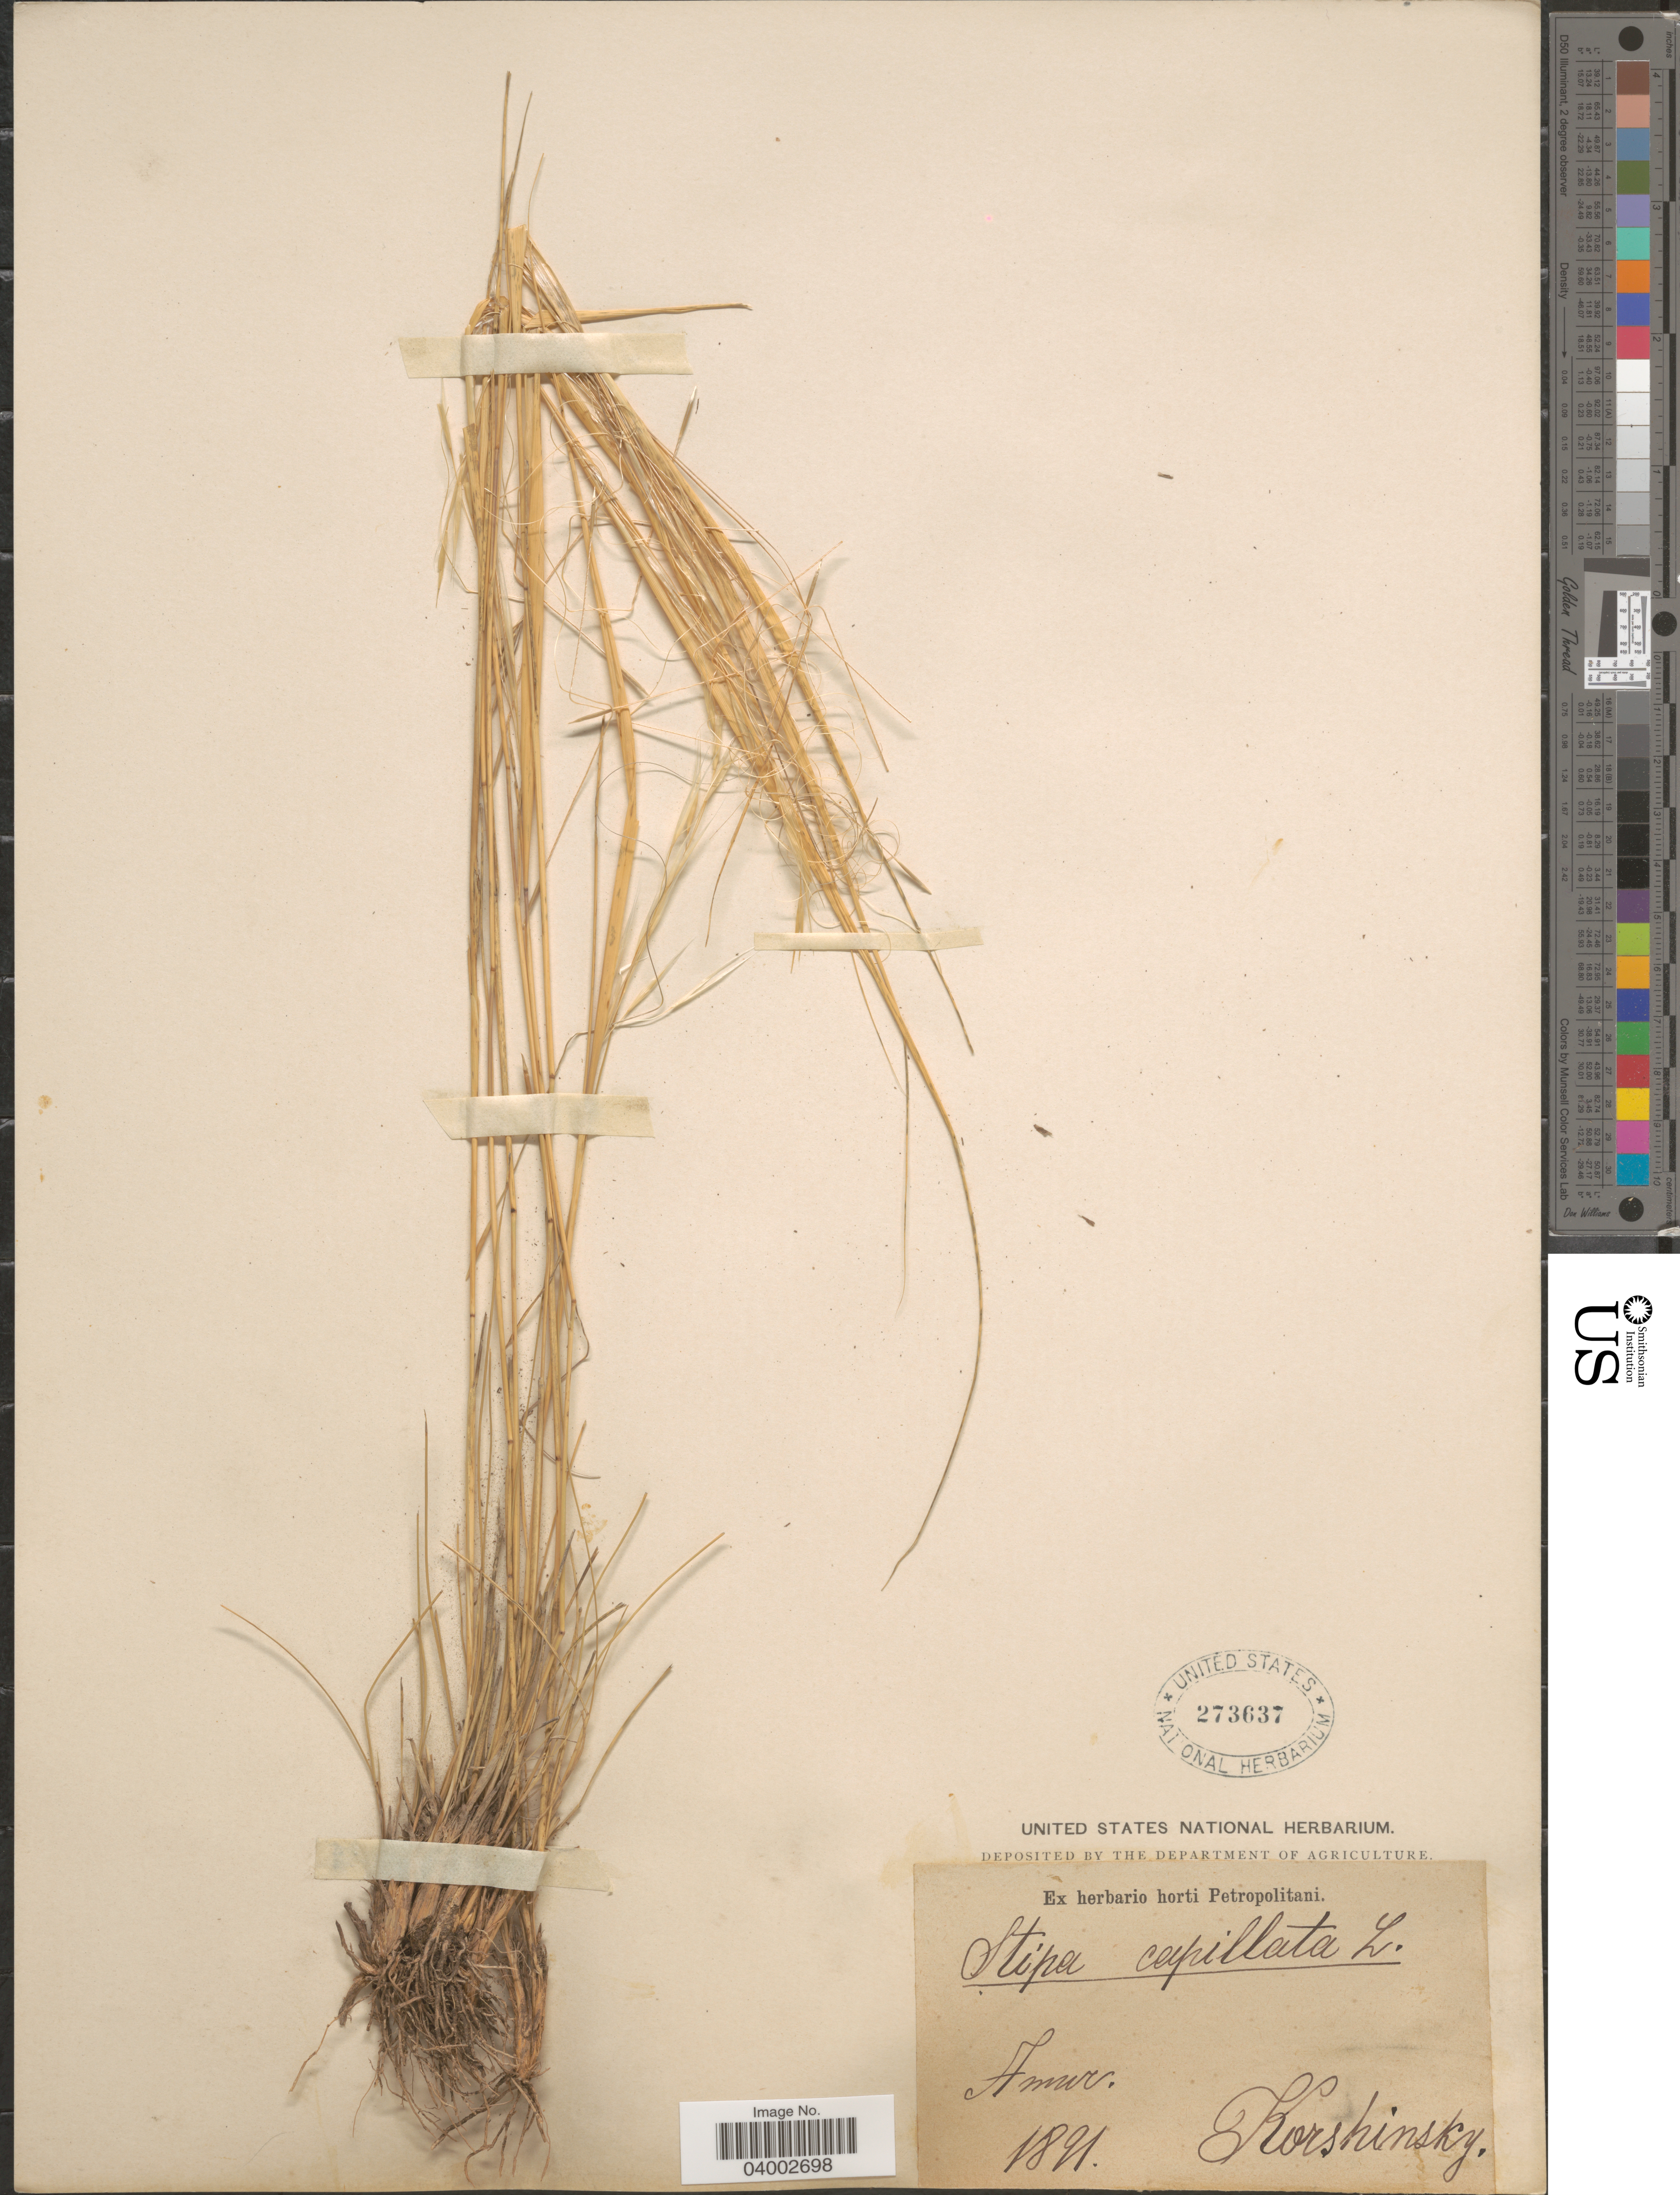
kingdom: Plantae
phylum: Tracheophyta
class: Liliopsida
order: Poales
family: Poaceae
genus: Stipa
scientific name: Stipa capillata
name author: L.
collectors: Korshinsky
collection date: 1891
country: Russian Federation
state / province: Amur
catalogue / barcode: US 273637